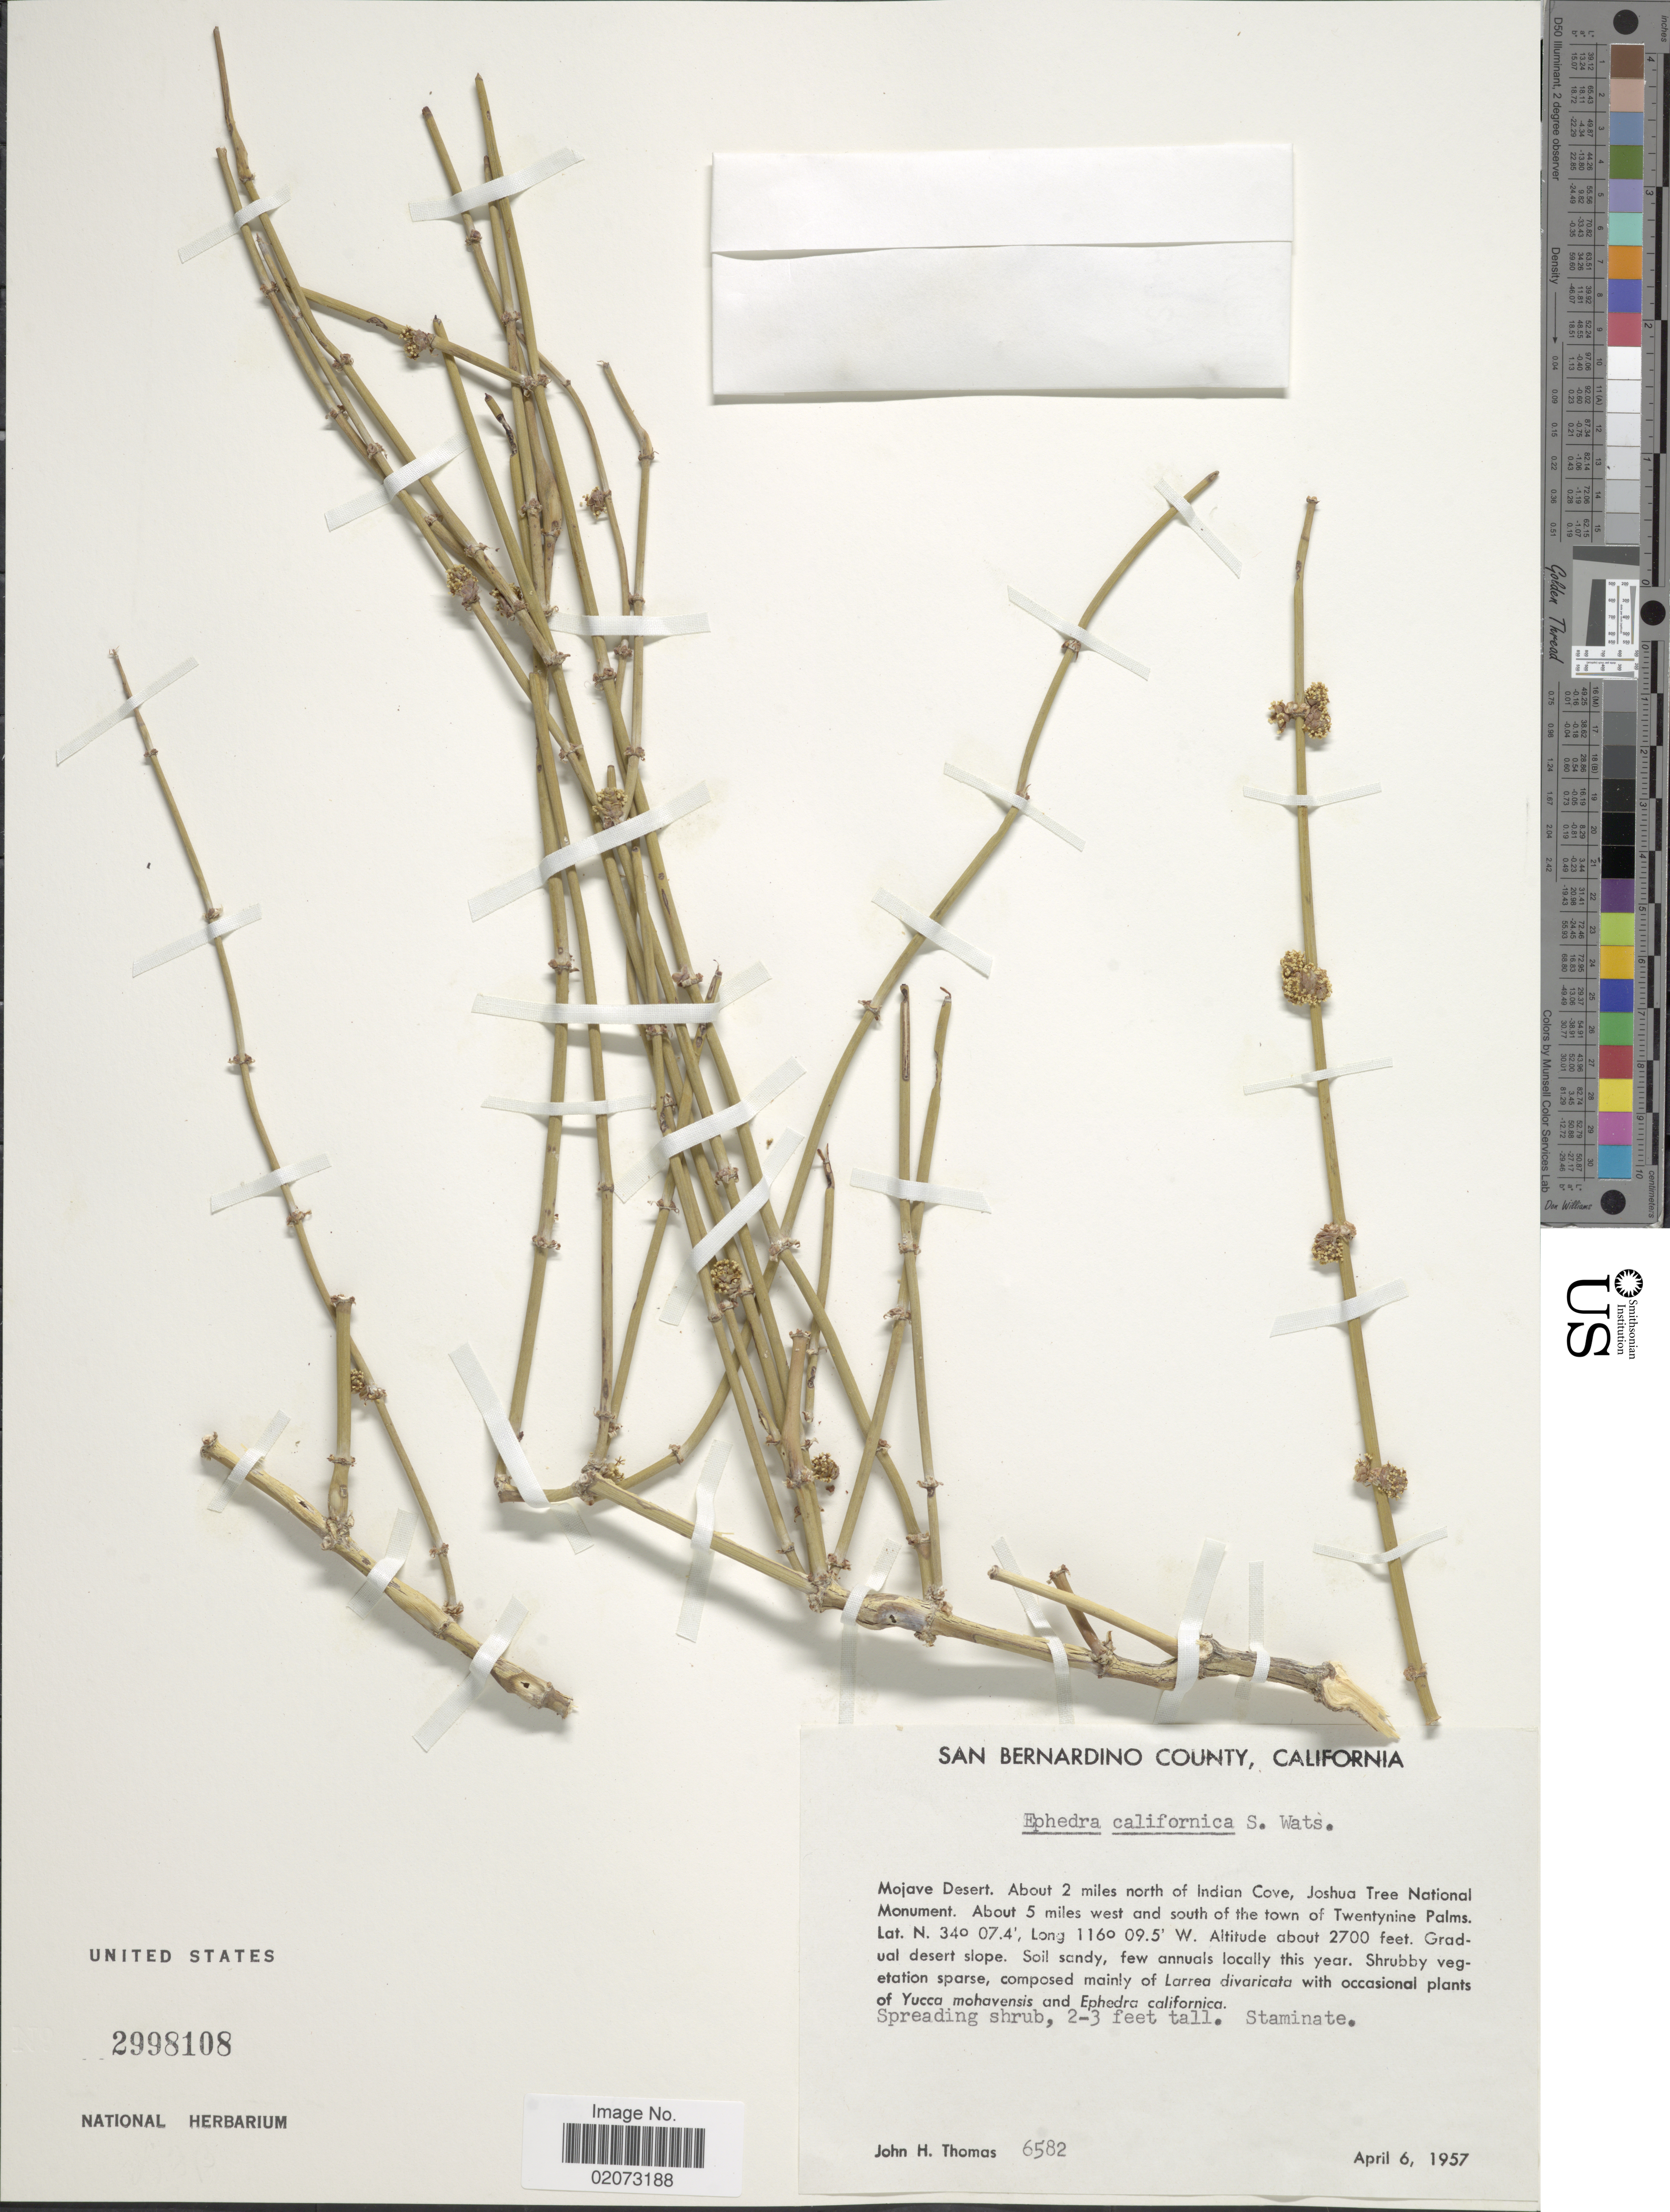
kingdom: Plantae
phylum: Tracheophyta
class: Gnetopsida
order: Ephedrales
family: Ephedraceae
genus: Ephedra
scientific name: Ephedra californica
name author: S. Watson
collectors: J. H. Thomas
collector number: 6582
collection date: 1957-04-06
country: United States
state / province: California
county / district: San Bernardino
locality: San Bernardino County. Mojave Desert. About 2 miles north of Indian Cove, Joshua Tree National Monument. About 5 miles west and south of the town of Twentynine Palms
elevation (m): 823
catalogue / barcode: US 2998108